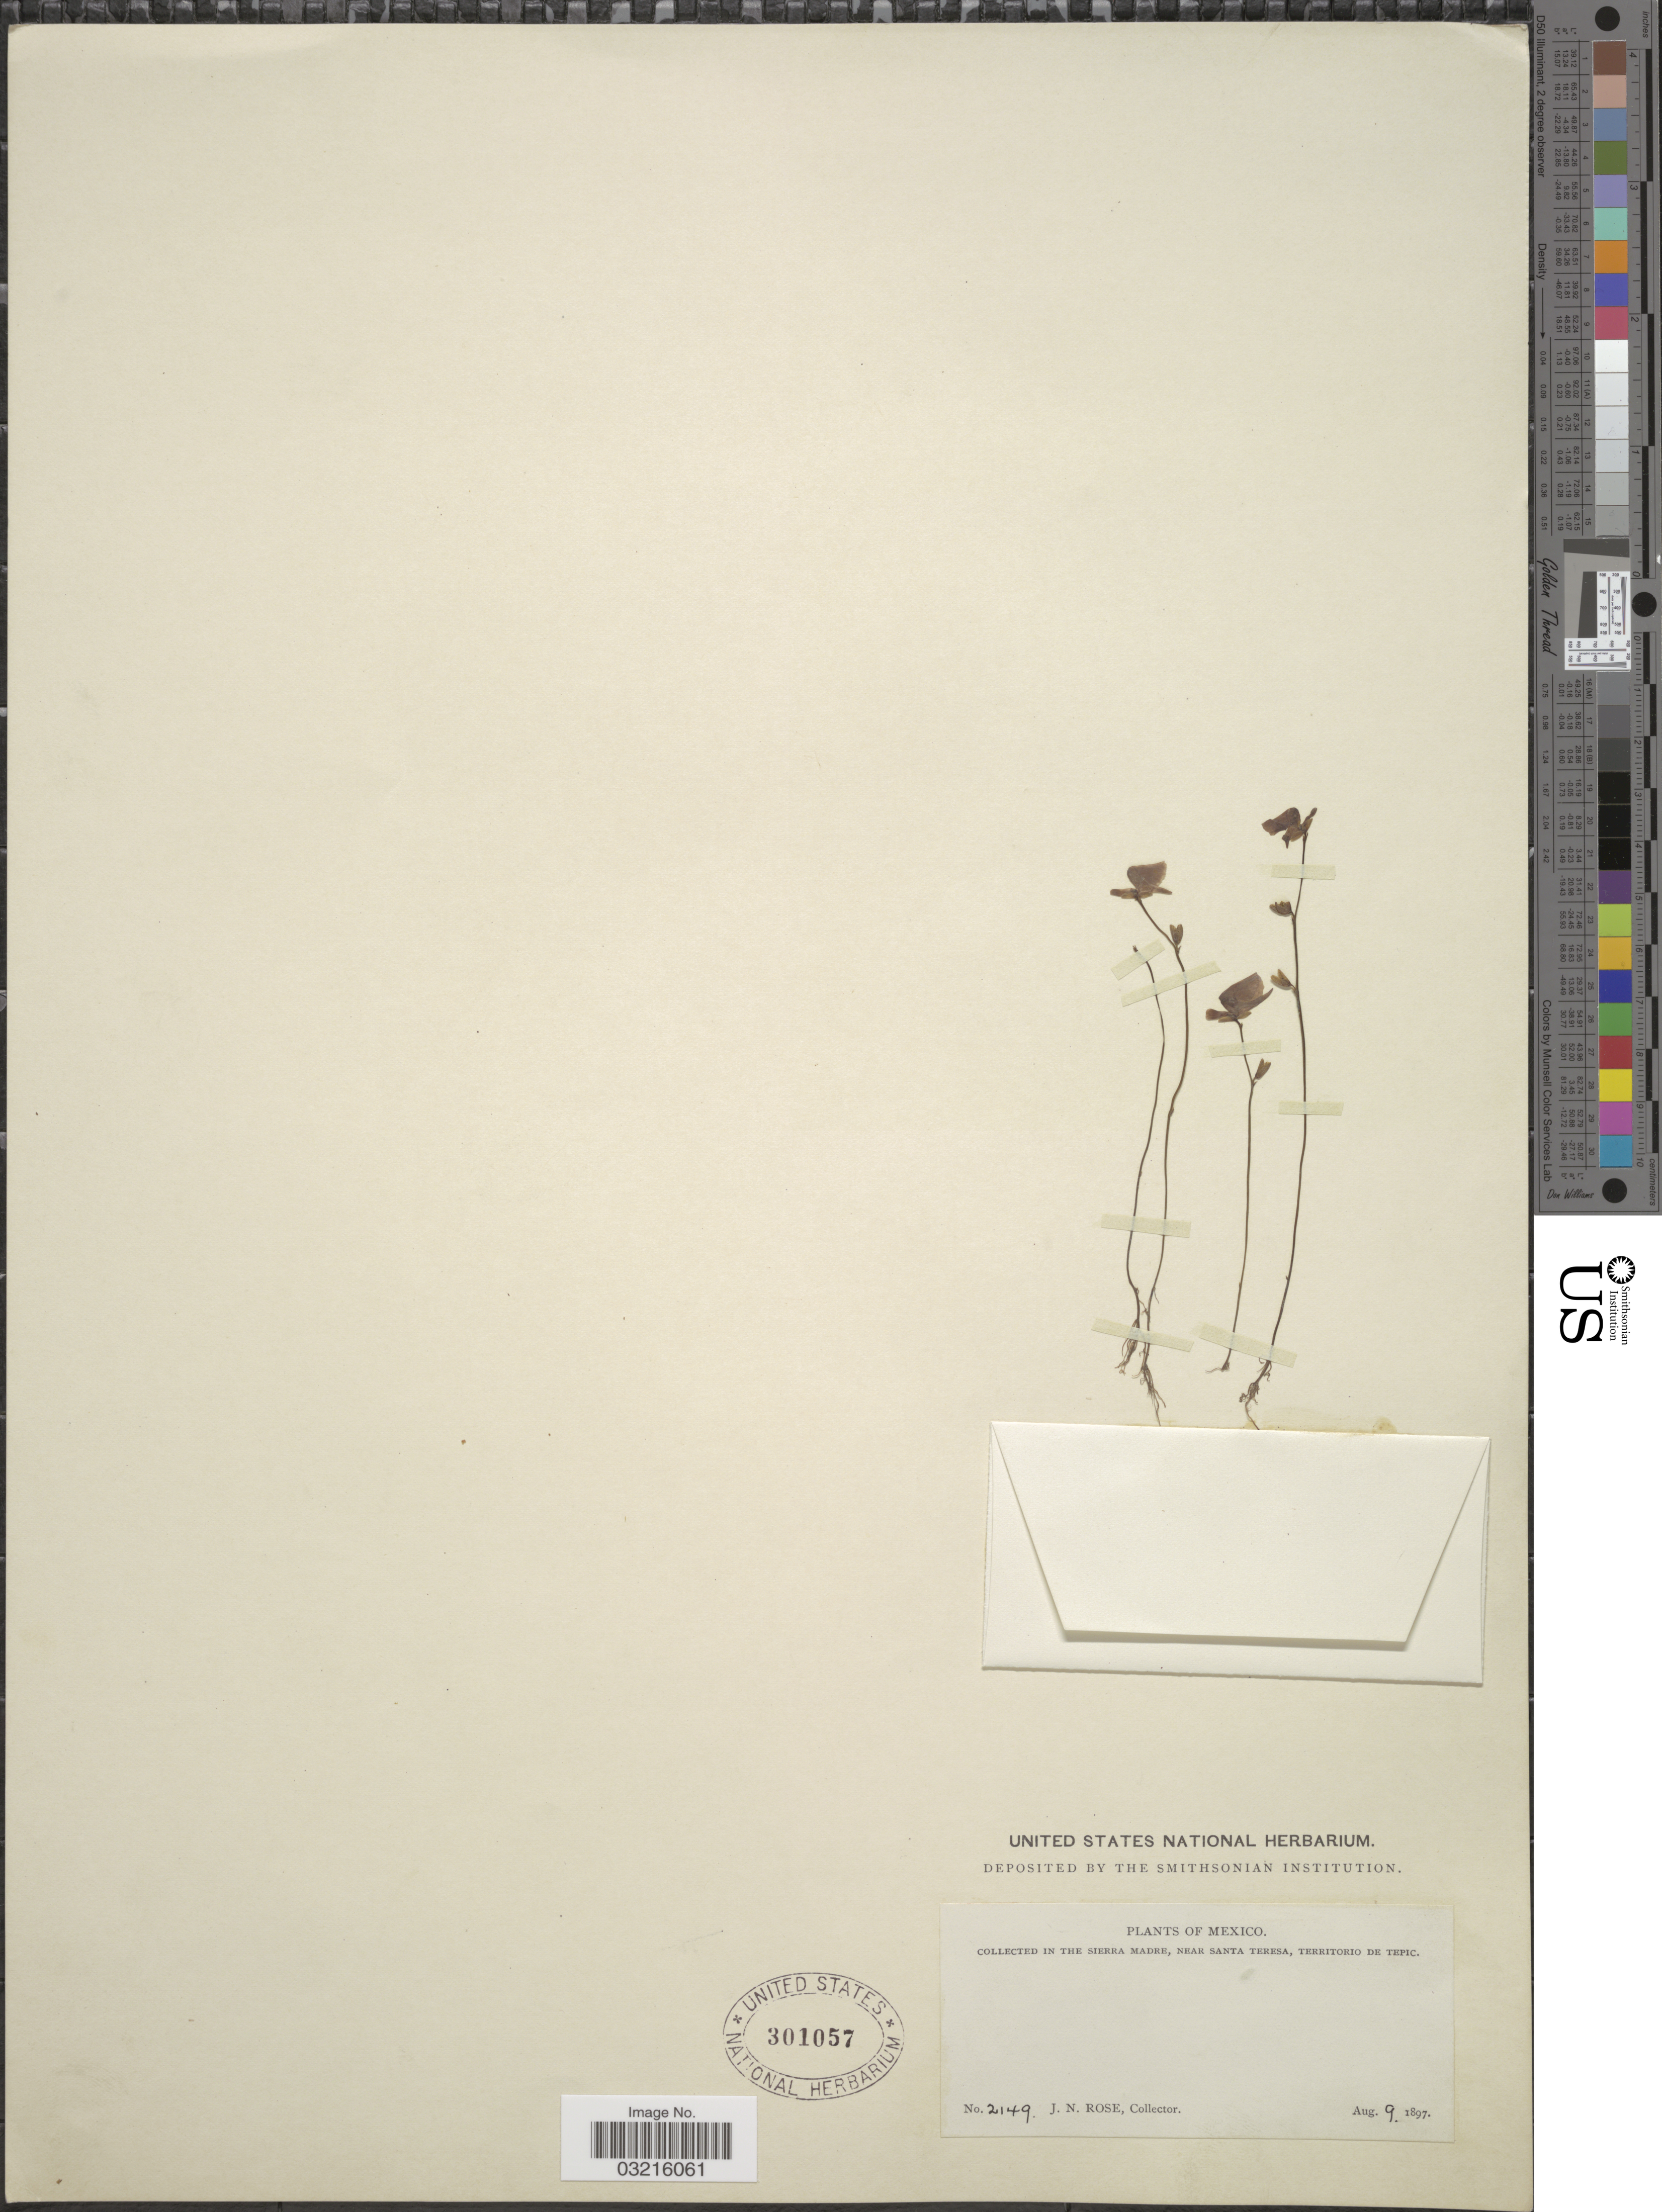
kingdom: Plantae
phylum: Tracheophyta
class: Magnoliopsida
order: Lamiales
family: Lentibulariaceae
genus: Utricularia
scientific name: Utricularia sp.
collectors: J. N. Rose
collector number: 2149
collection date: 1897-08-09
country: Mexico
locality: The Sierra Madre, Near Santa Teresa, Territorio de Tepic.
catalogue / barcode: US 301057